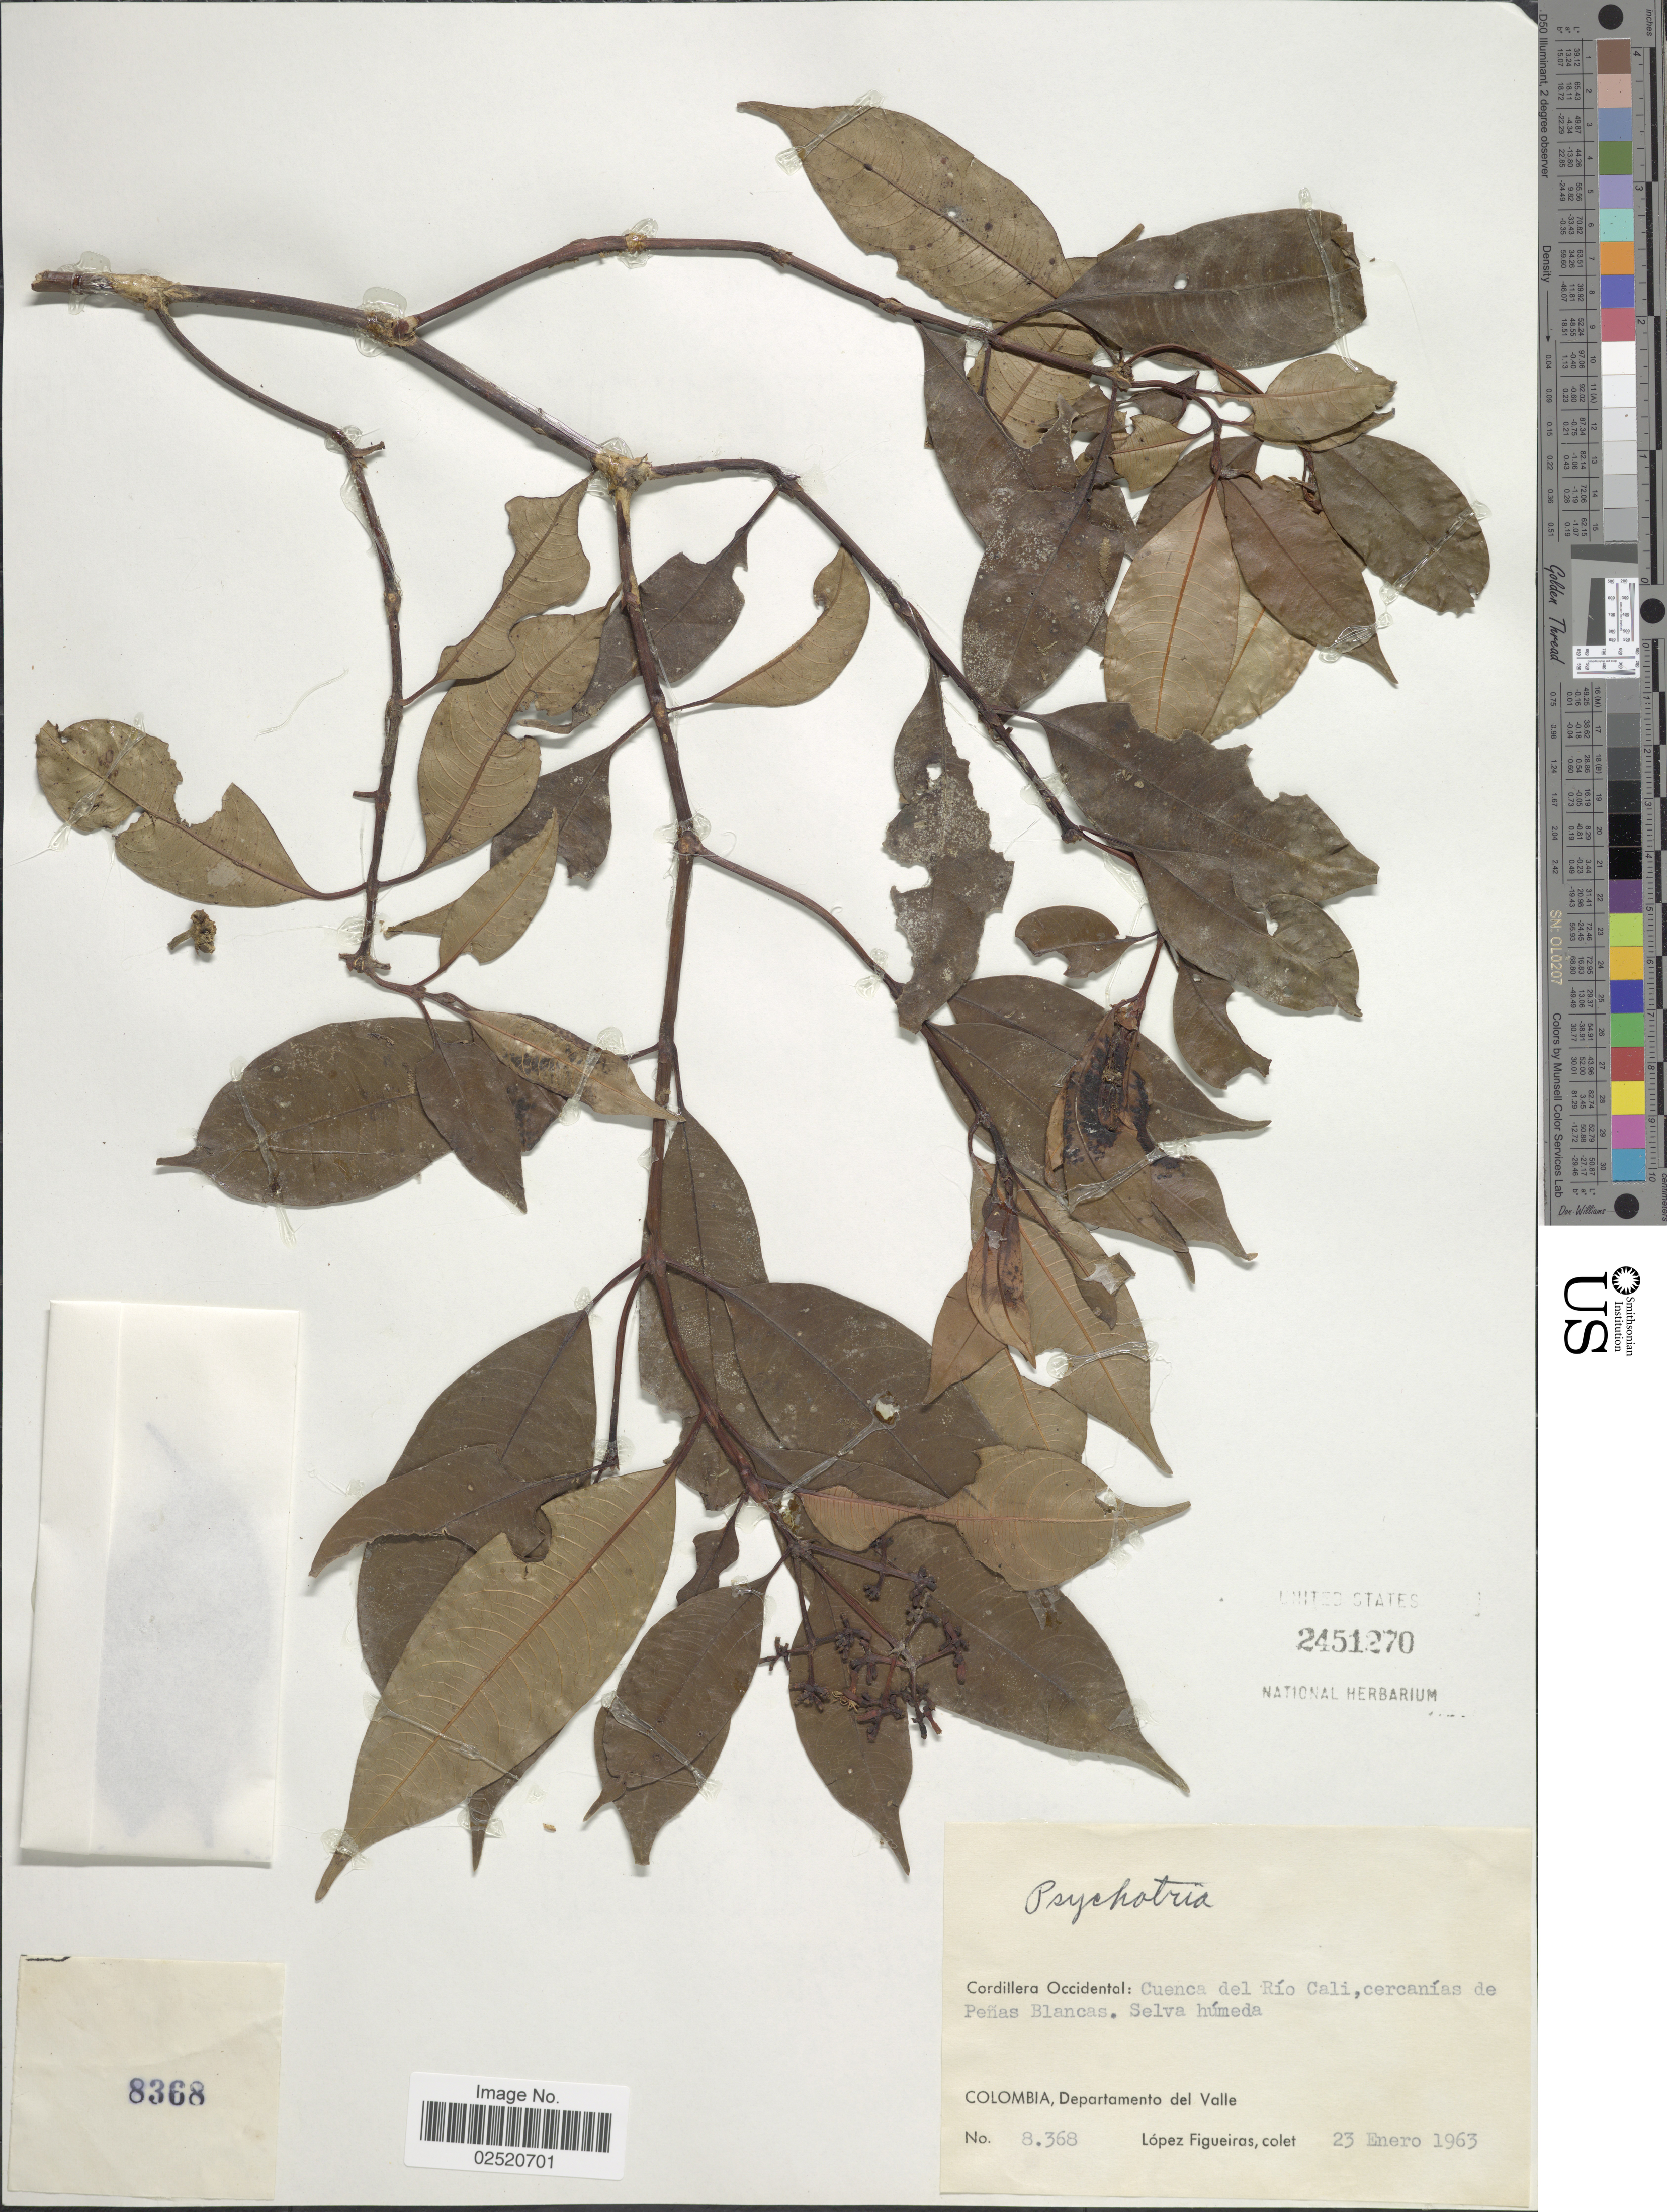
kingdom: Plantae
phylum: Tracheophyta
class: Magnoliopsida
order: Gentianales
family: Rubiaceae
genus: Psychotria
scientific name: Psychotria sp.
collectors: M. López Figueiras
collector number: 8368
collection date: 1963-01-23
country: Colombia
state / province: Valle del Cauca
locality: Cordillera Occidental: Cuenca del Río Cali, cercanías de Peñas Blancas. Departamento del Valle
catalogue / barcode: US 2451270